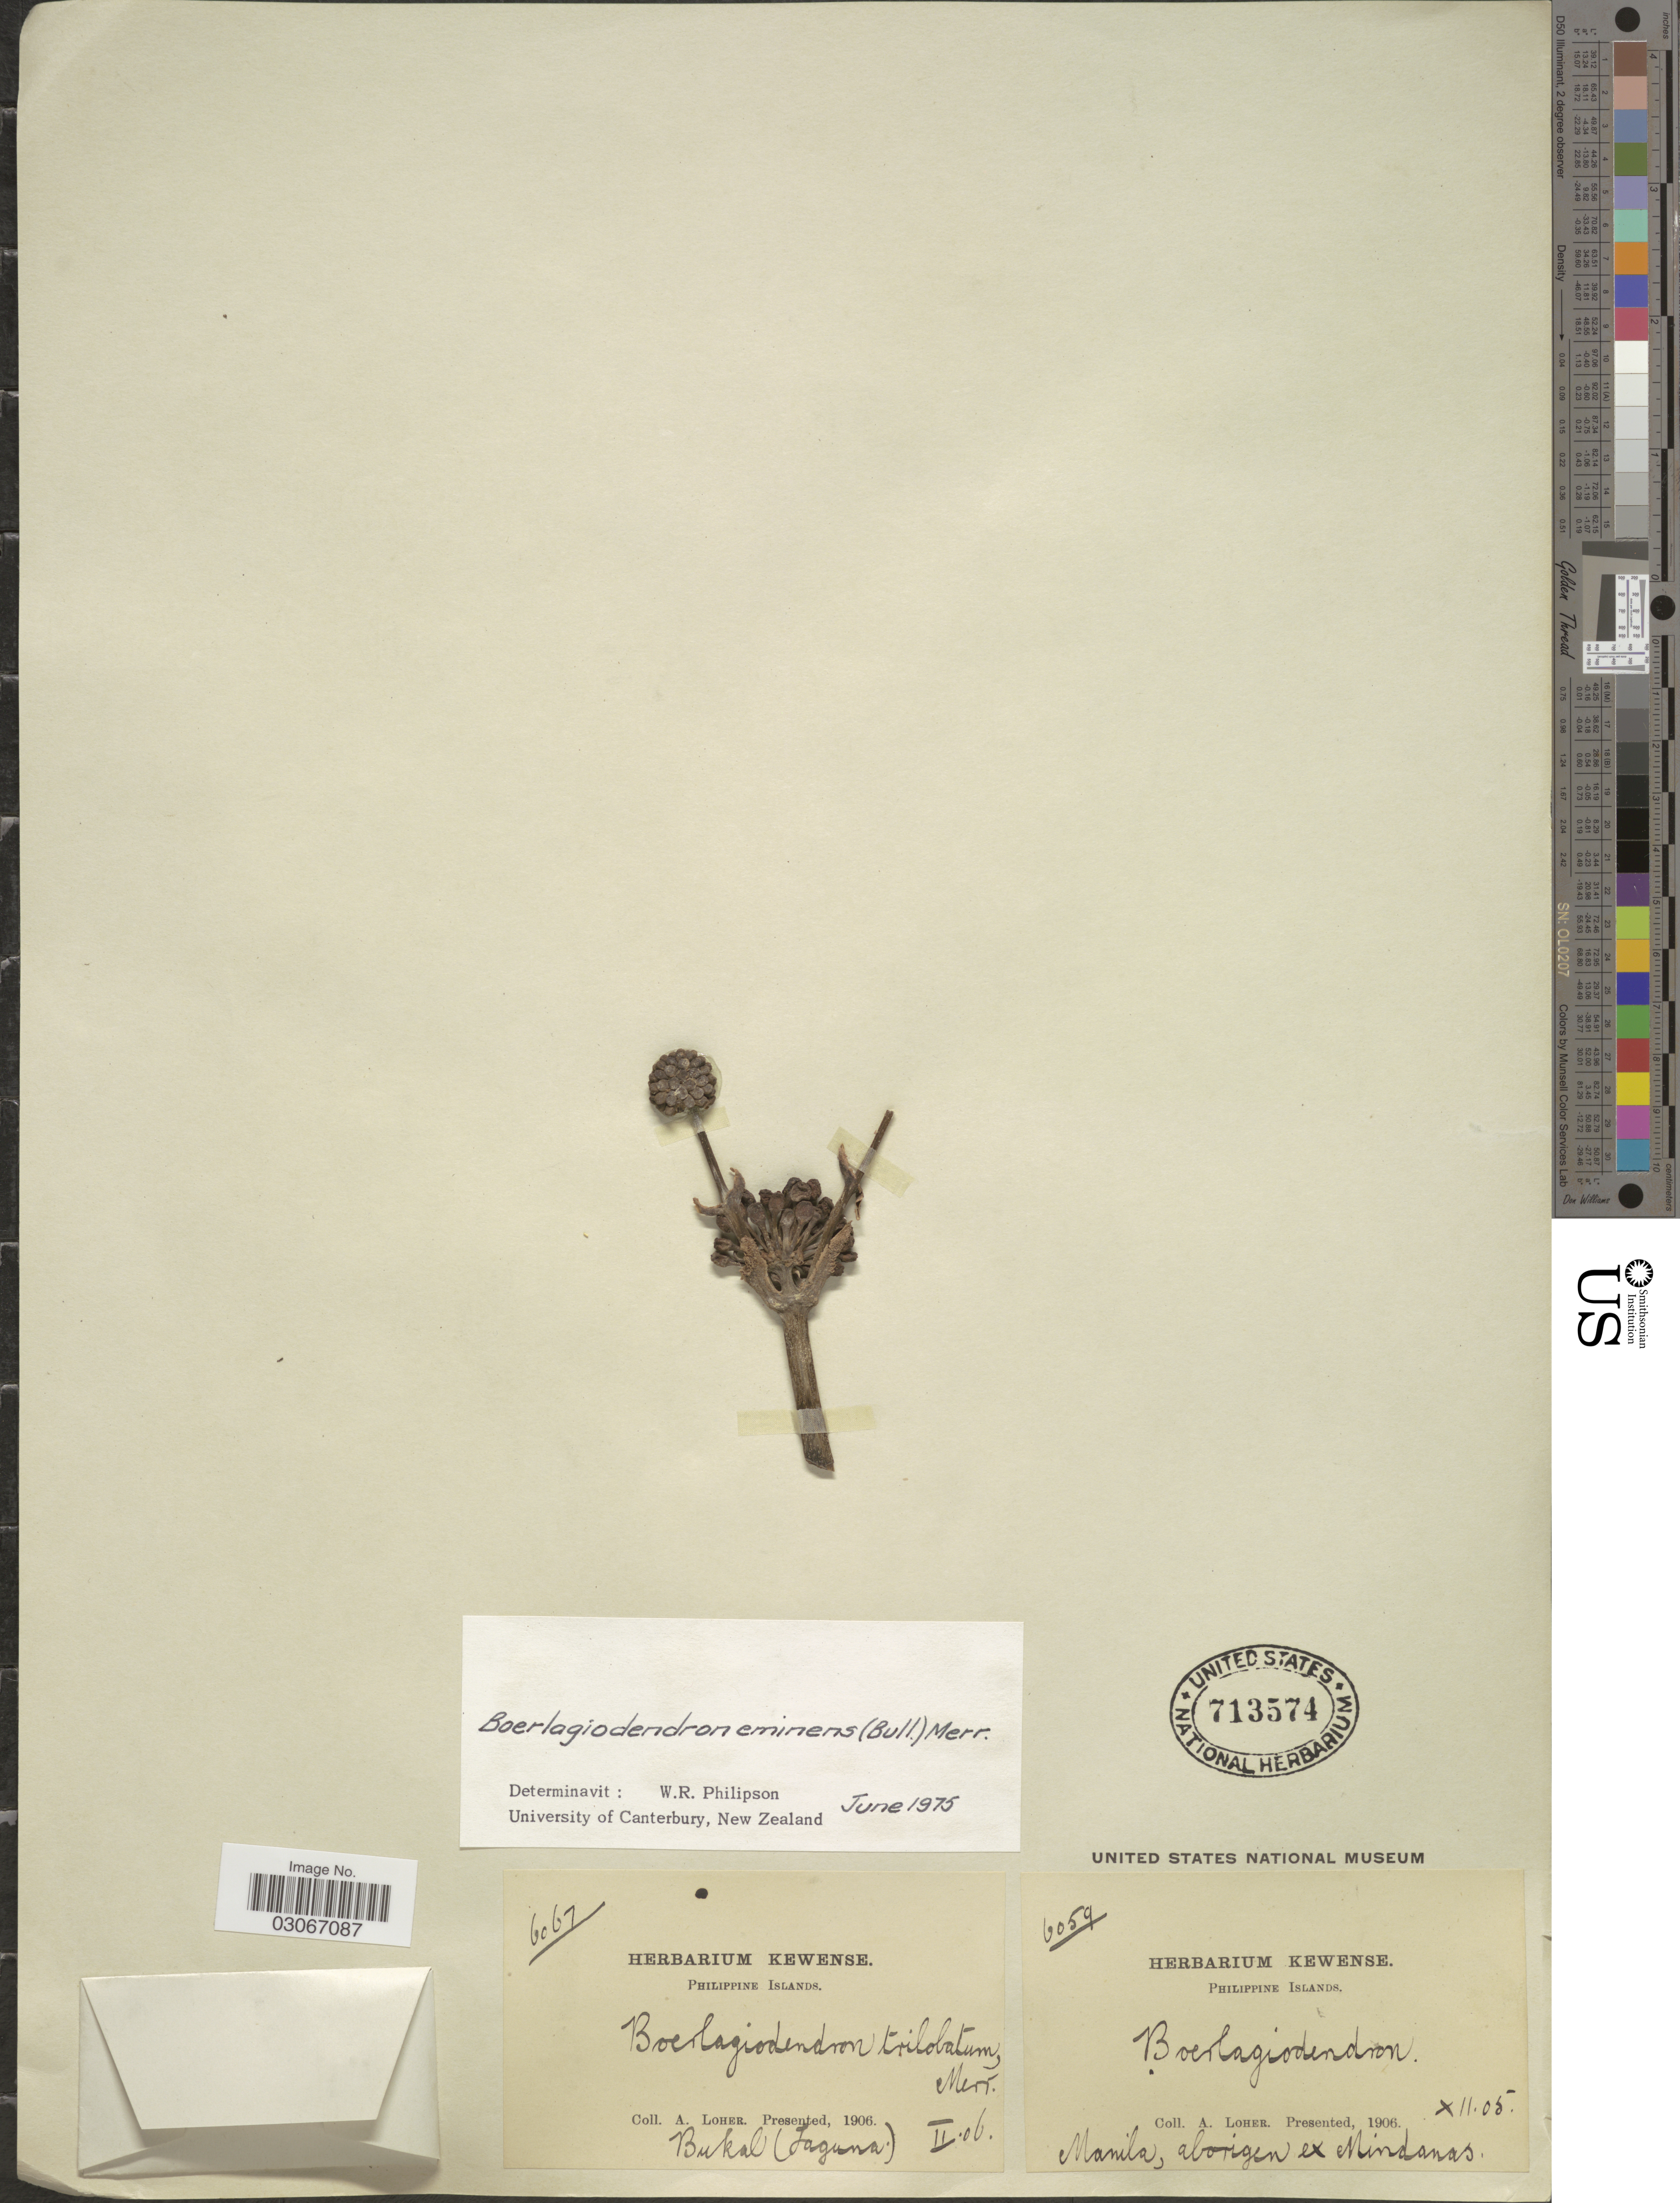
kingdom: Plantae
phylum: Tracheophyta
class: Magnoliopsida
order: Apiales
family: Araliaceae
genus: Osmoxylon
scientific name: Osmoxylon eminens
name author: (Bull) Philipson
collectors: A. Loher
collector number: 6067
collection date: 1906-02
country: Philippines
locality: Philippine Islands. Bukal (Laguna) [unsure placement].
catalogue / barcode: US 713574-2